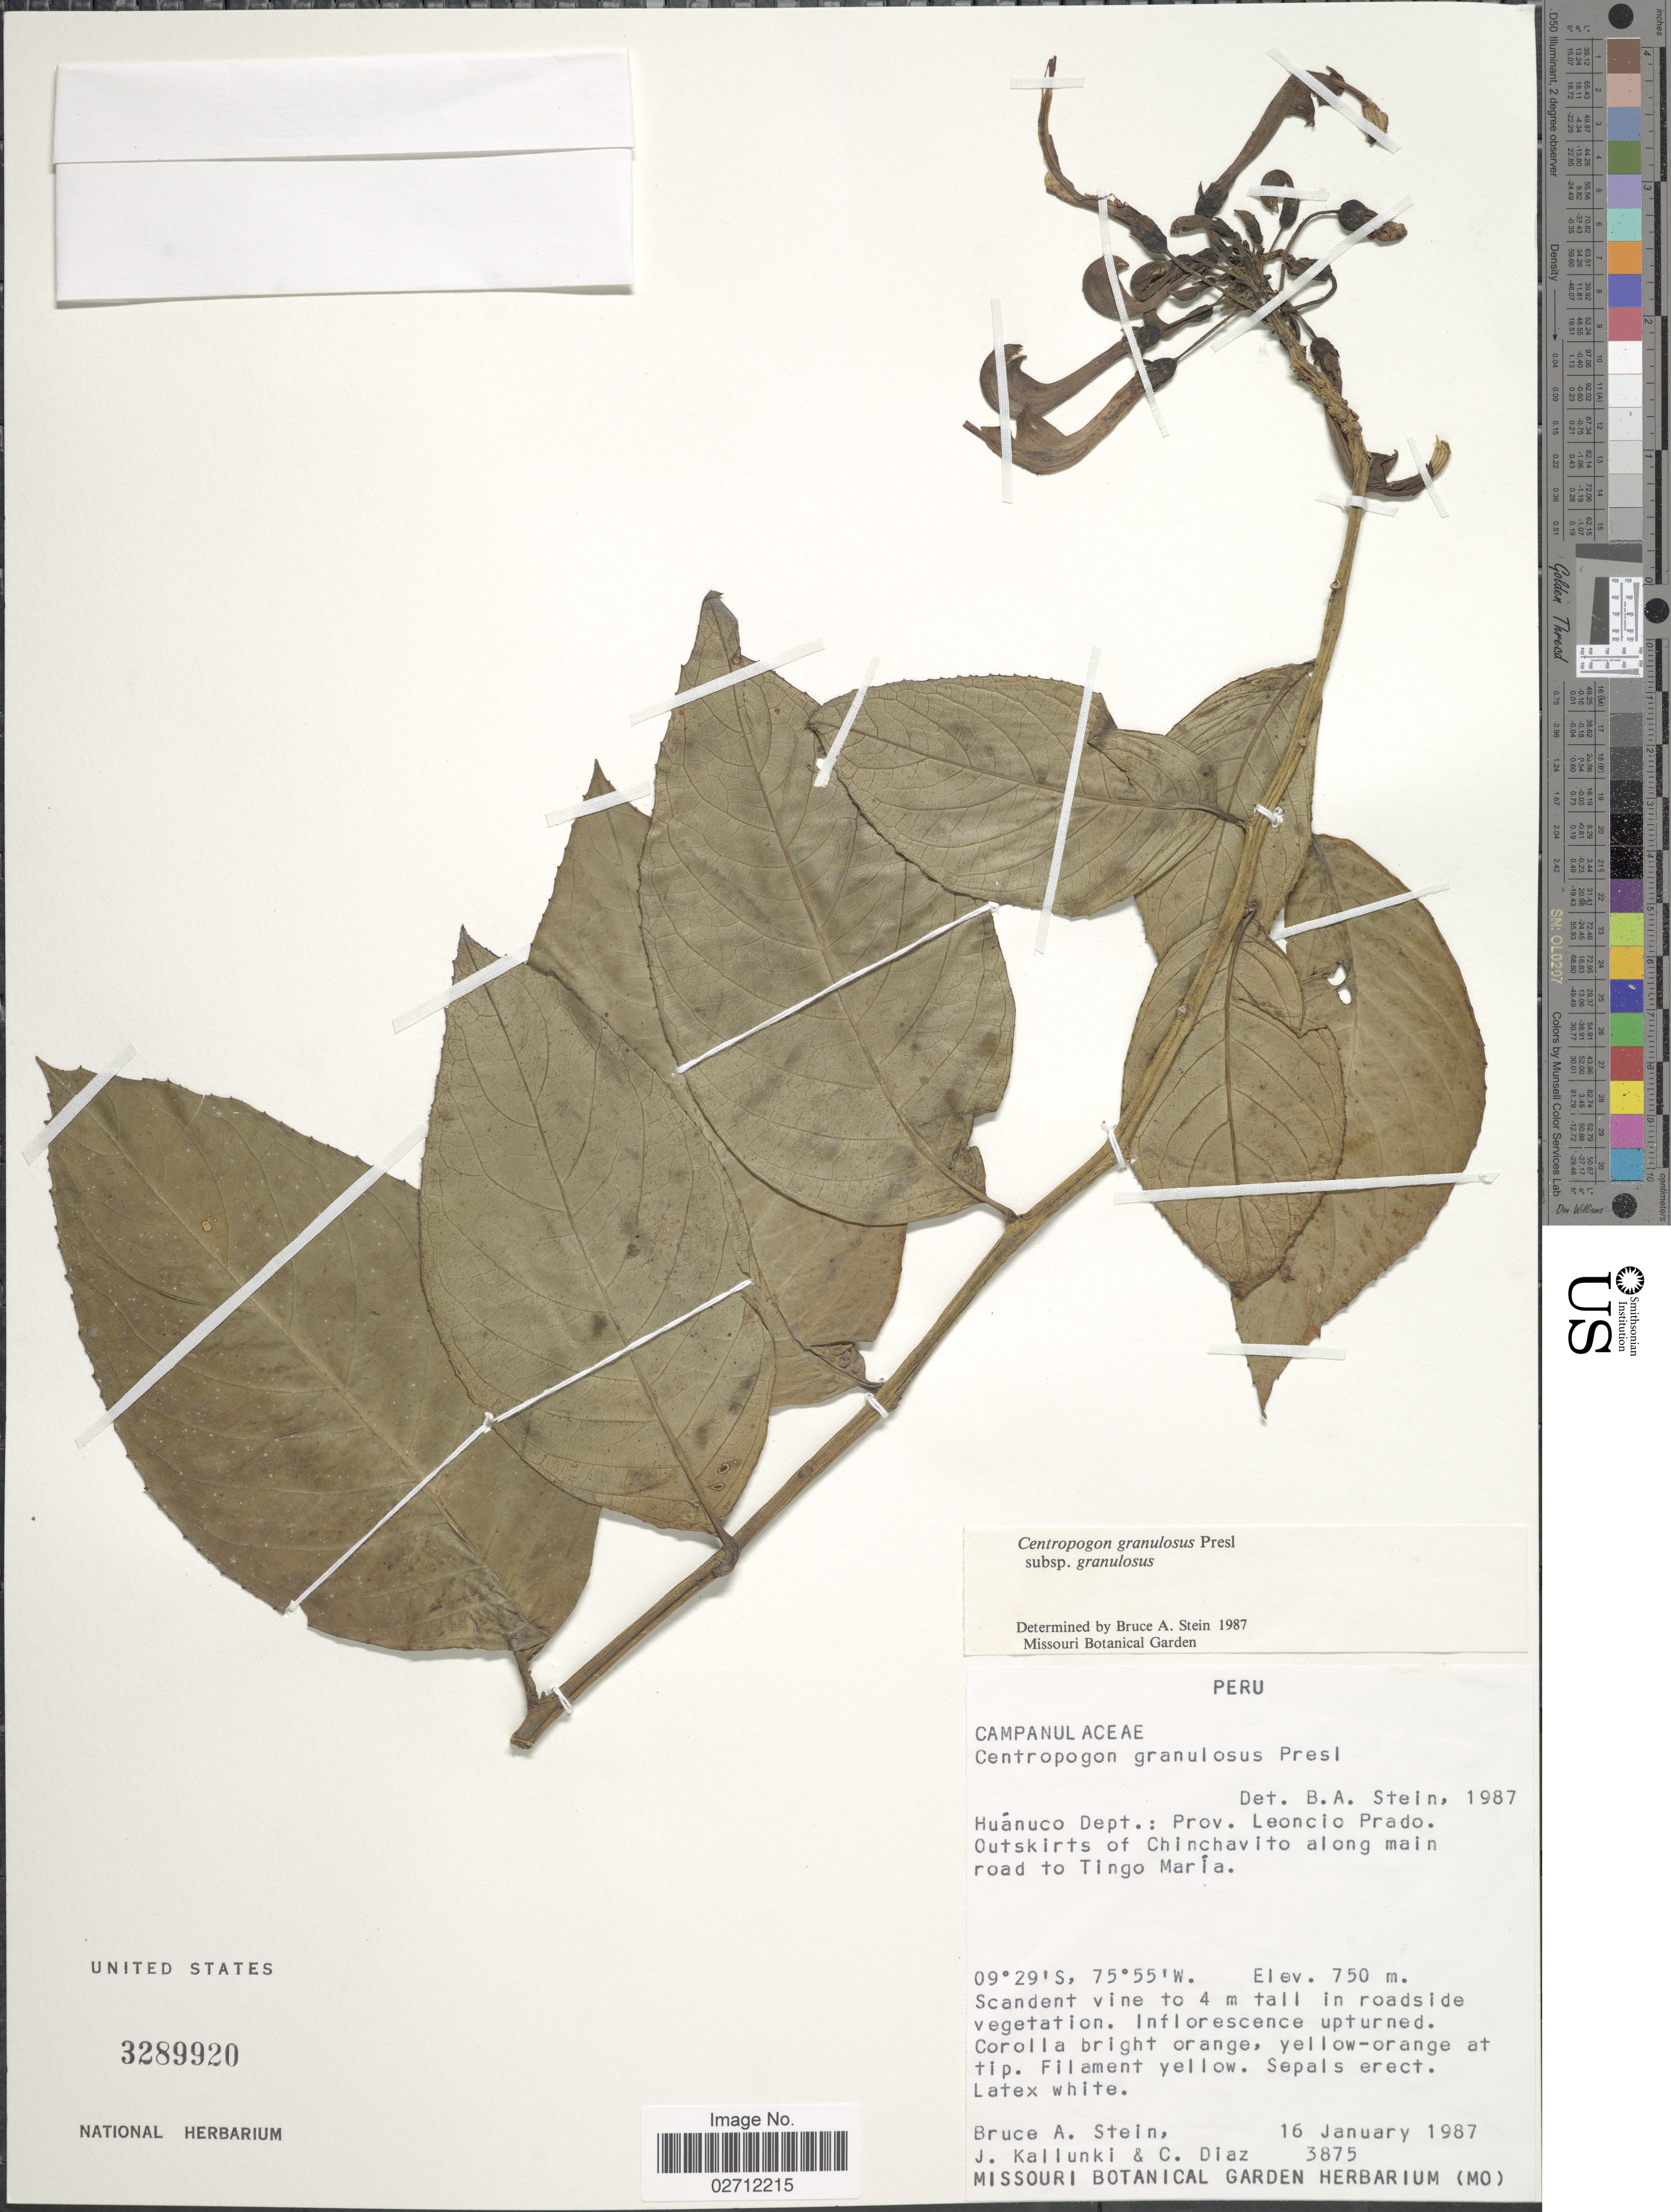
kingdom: Plantae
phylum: Tracheophyta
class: Magnoliopsida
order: Asterales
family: Campanulaceae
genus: Centropogon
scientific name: Centropogon granulosus subsp. granulosus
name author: C. Presl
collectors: B. A. Stein, J. Kallunki & C. Díaz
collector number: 3875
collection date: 1987-01-16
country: Peru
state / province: Huánuco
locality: Prov. Leoncio Prado, outskirts of Chinchavito along main road to Tingo Maria.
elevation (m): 750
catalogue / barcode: US 3289920